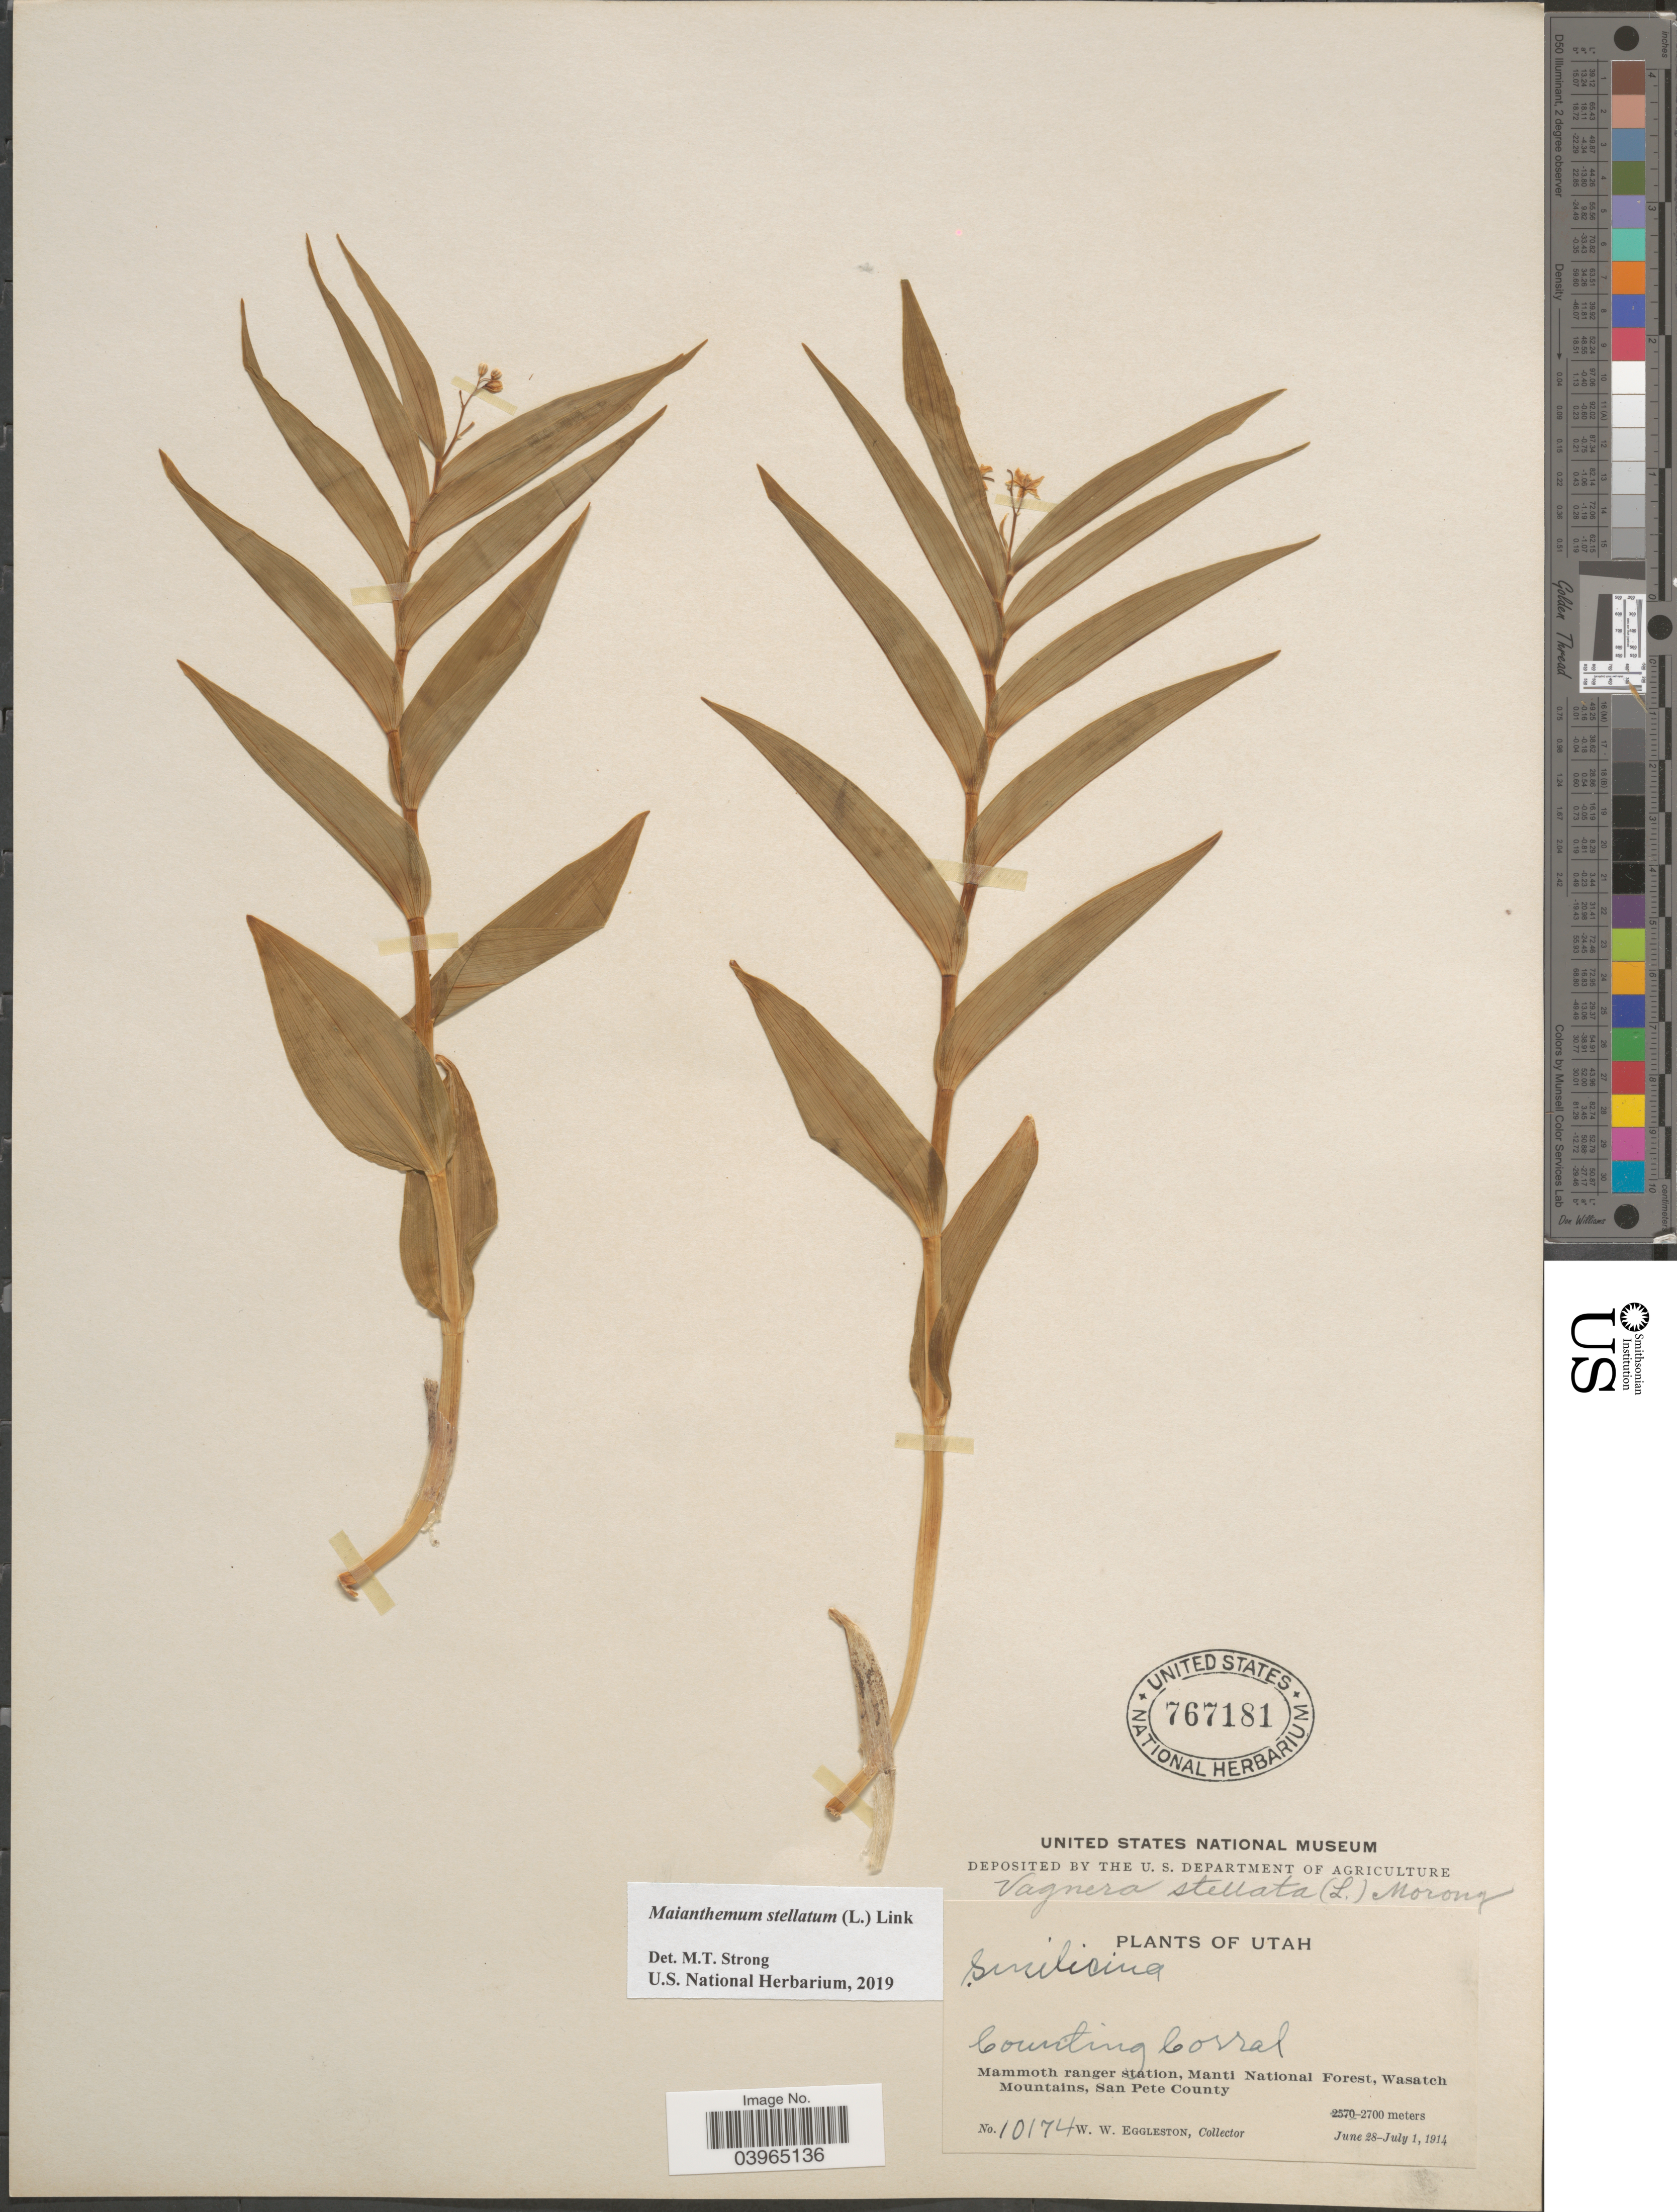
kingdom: Plantae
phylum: Tracheophyta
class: Liliopsida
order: Asparagales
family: Asparagaceae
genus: Maianthemum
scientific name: Maianthemum stellatum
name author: (L.) Link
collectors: W. W. Eggleston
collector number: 10174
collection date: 1914-06-28/1914-07-01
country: United States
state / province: Utah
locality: Counting Corral. Mammoth ranger station, Manti National Forest, Wasatch Mountains, San Pete County.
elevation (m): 2700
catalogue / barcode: US 767181